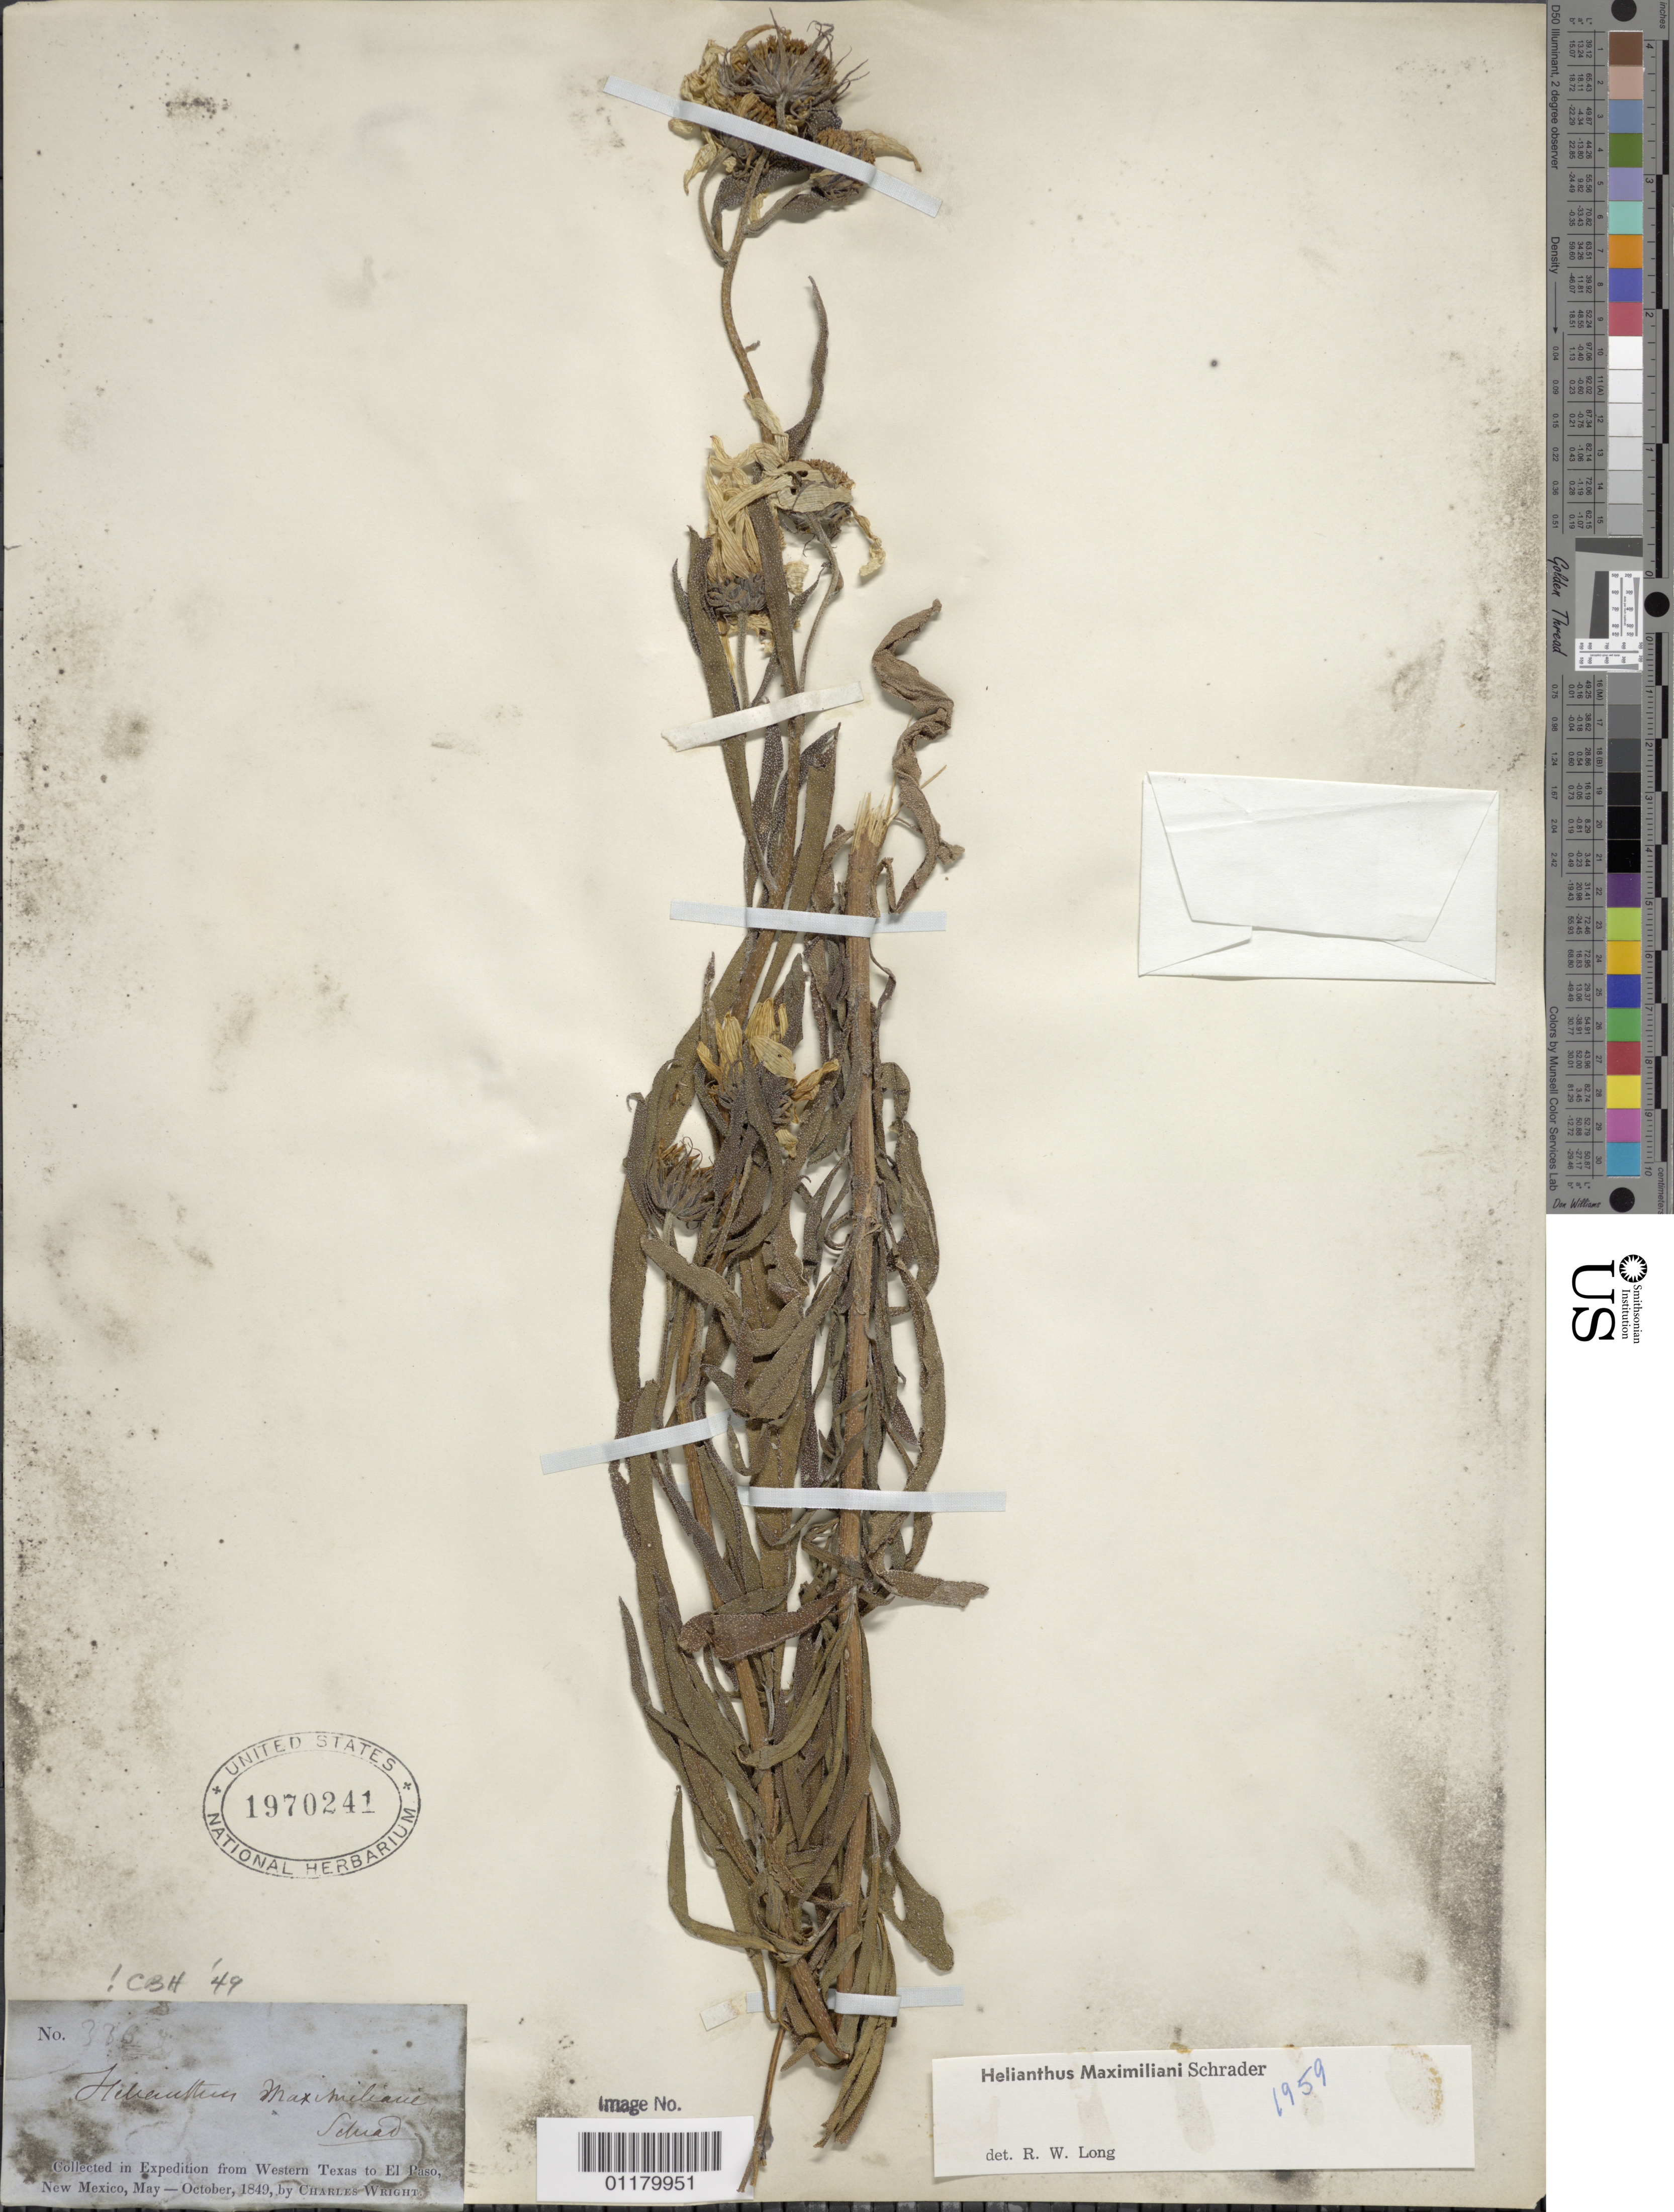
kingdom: Plantae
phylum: Tracheophyta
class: Magnoliopsida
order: Asterales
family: Asteraceae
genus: Helianthus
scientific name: Helianthus maximiliani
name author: Schrad.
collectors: C. Wright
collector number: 336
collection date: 1849-05/1849-10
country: United States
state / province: New Mexico / Texas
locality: from Western Texas to El Paso, New Mexico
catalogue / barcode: US 1970241